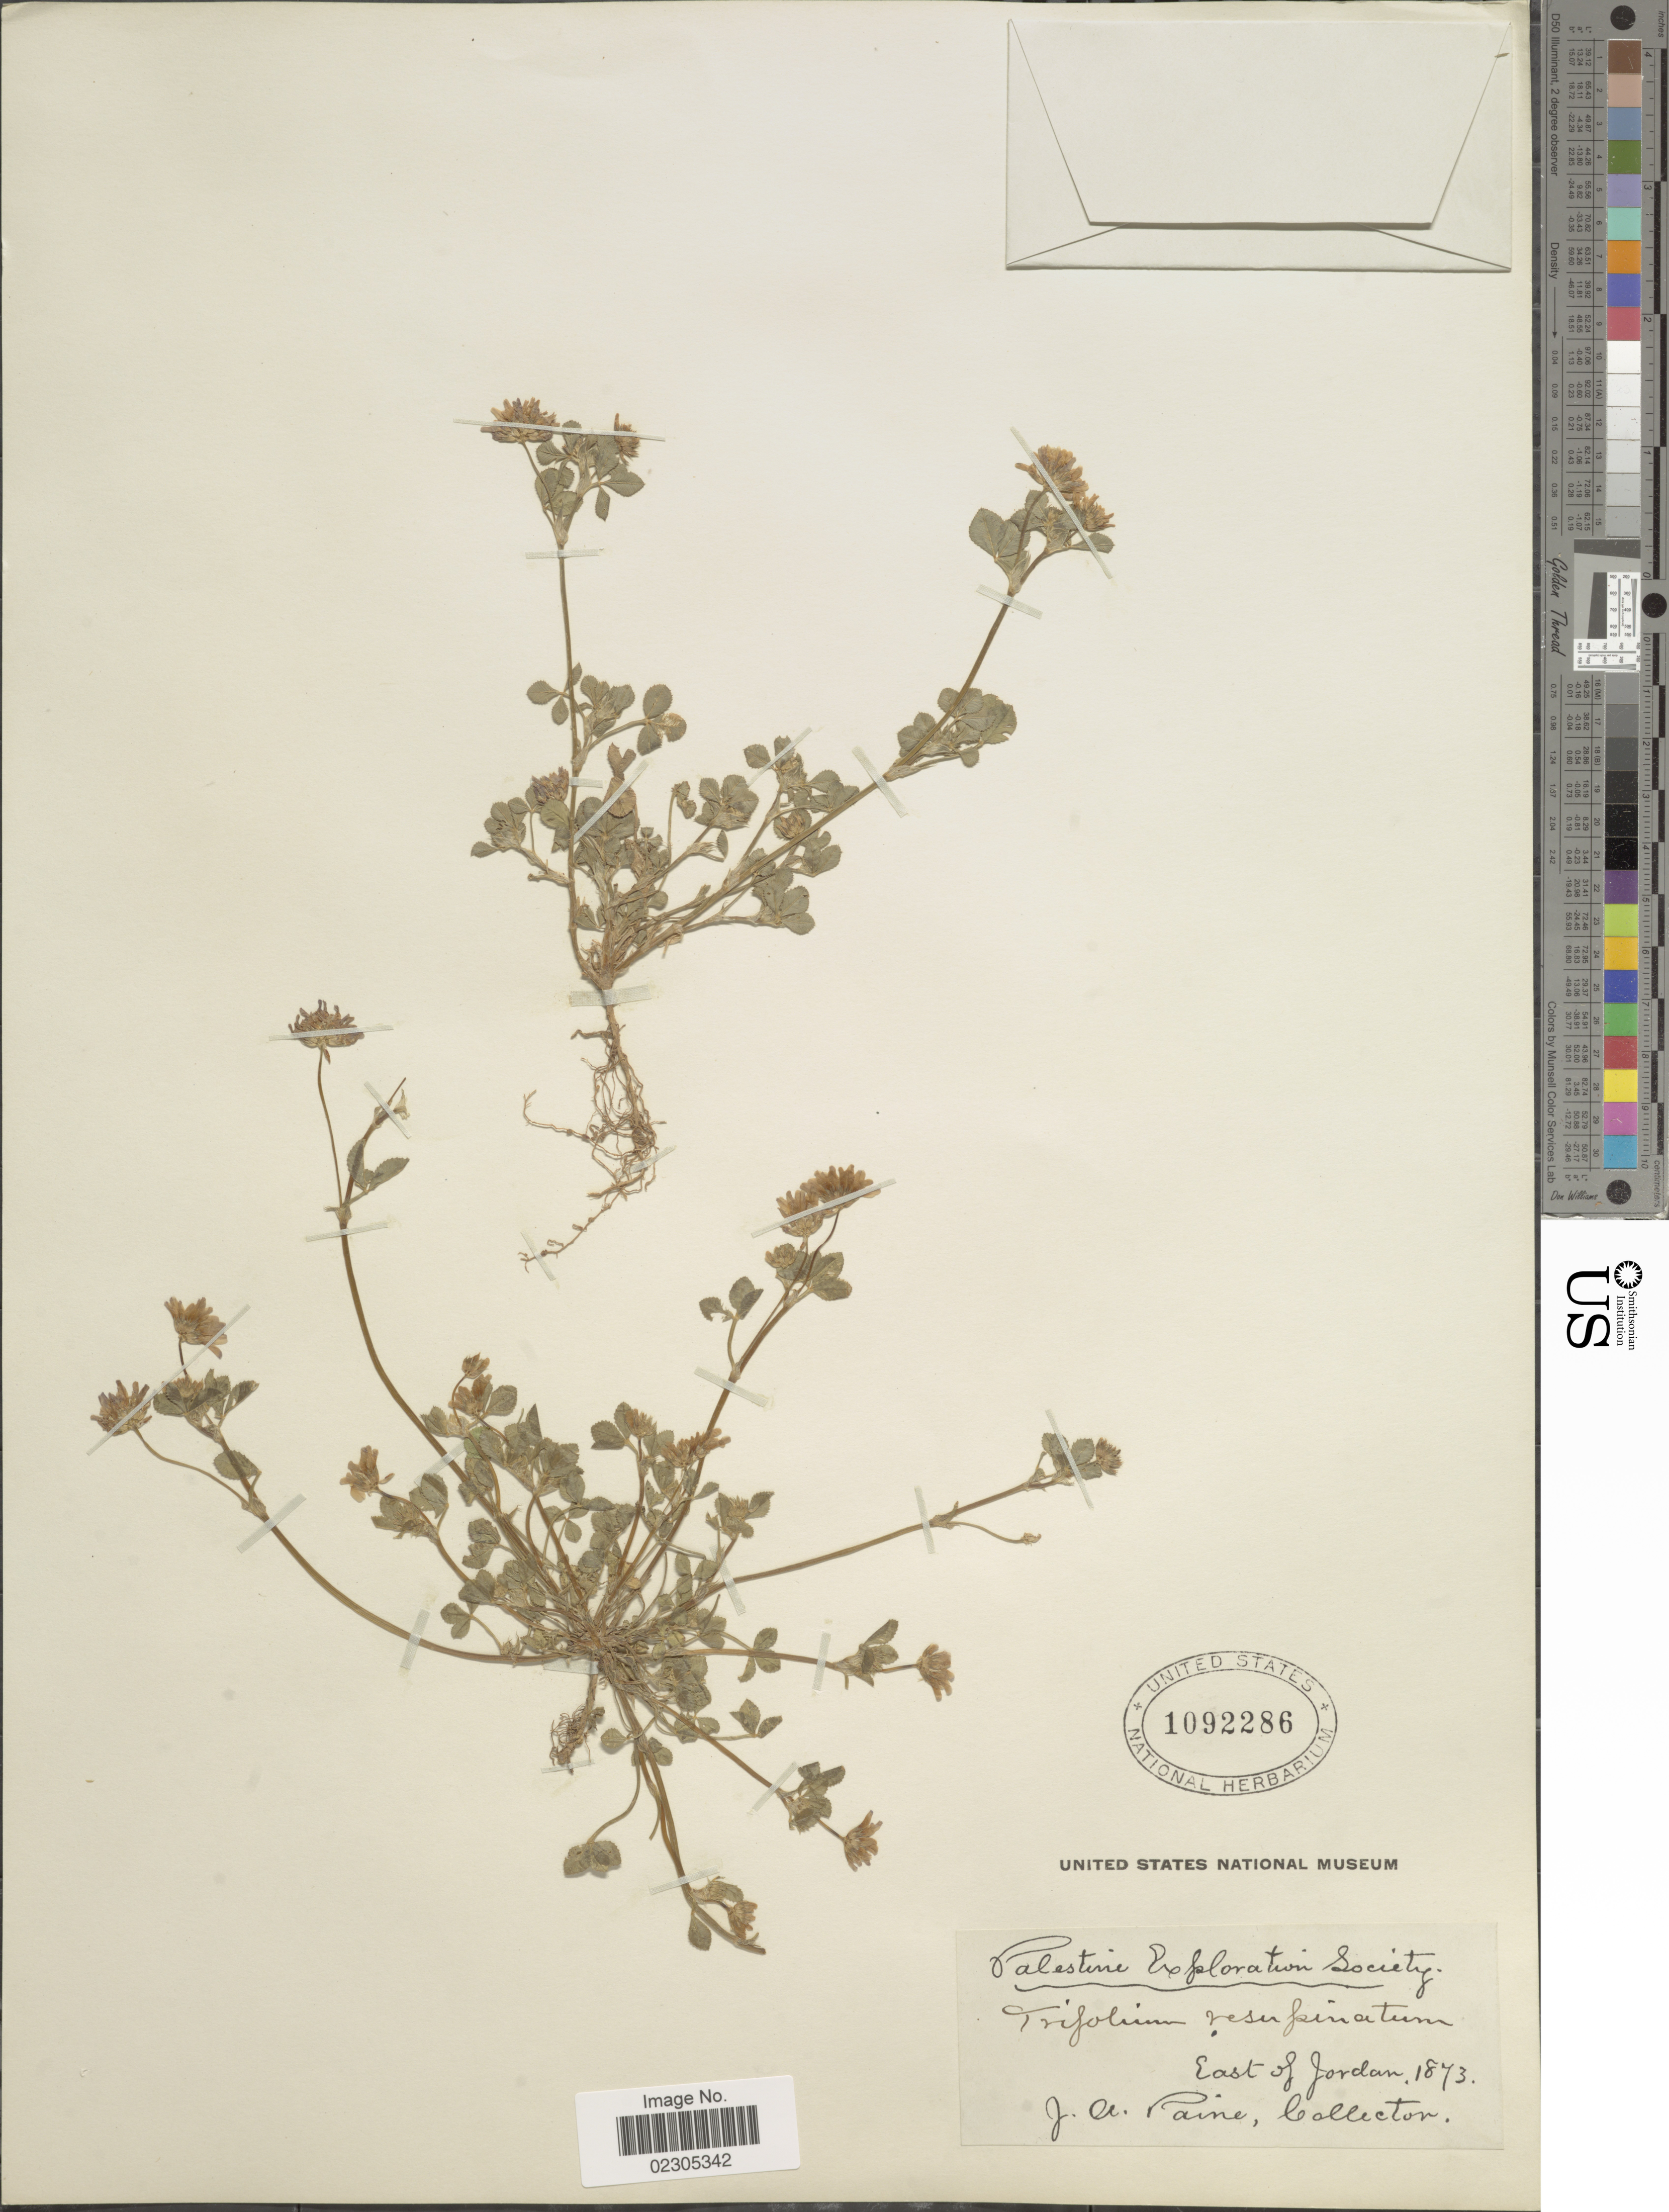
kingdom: Plantae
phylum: Tracheophyta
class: Magnoliopsida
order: Fabales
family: Fabaceae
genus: Trifolium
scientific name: Trifolium resupinatum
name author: L.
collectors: J. A. Paine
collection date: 1873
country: Jordan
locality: Palestine, East of Jordan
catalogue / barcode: US 1092286